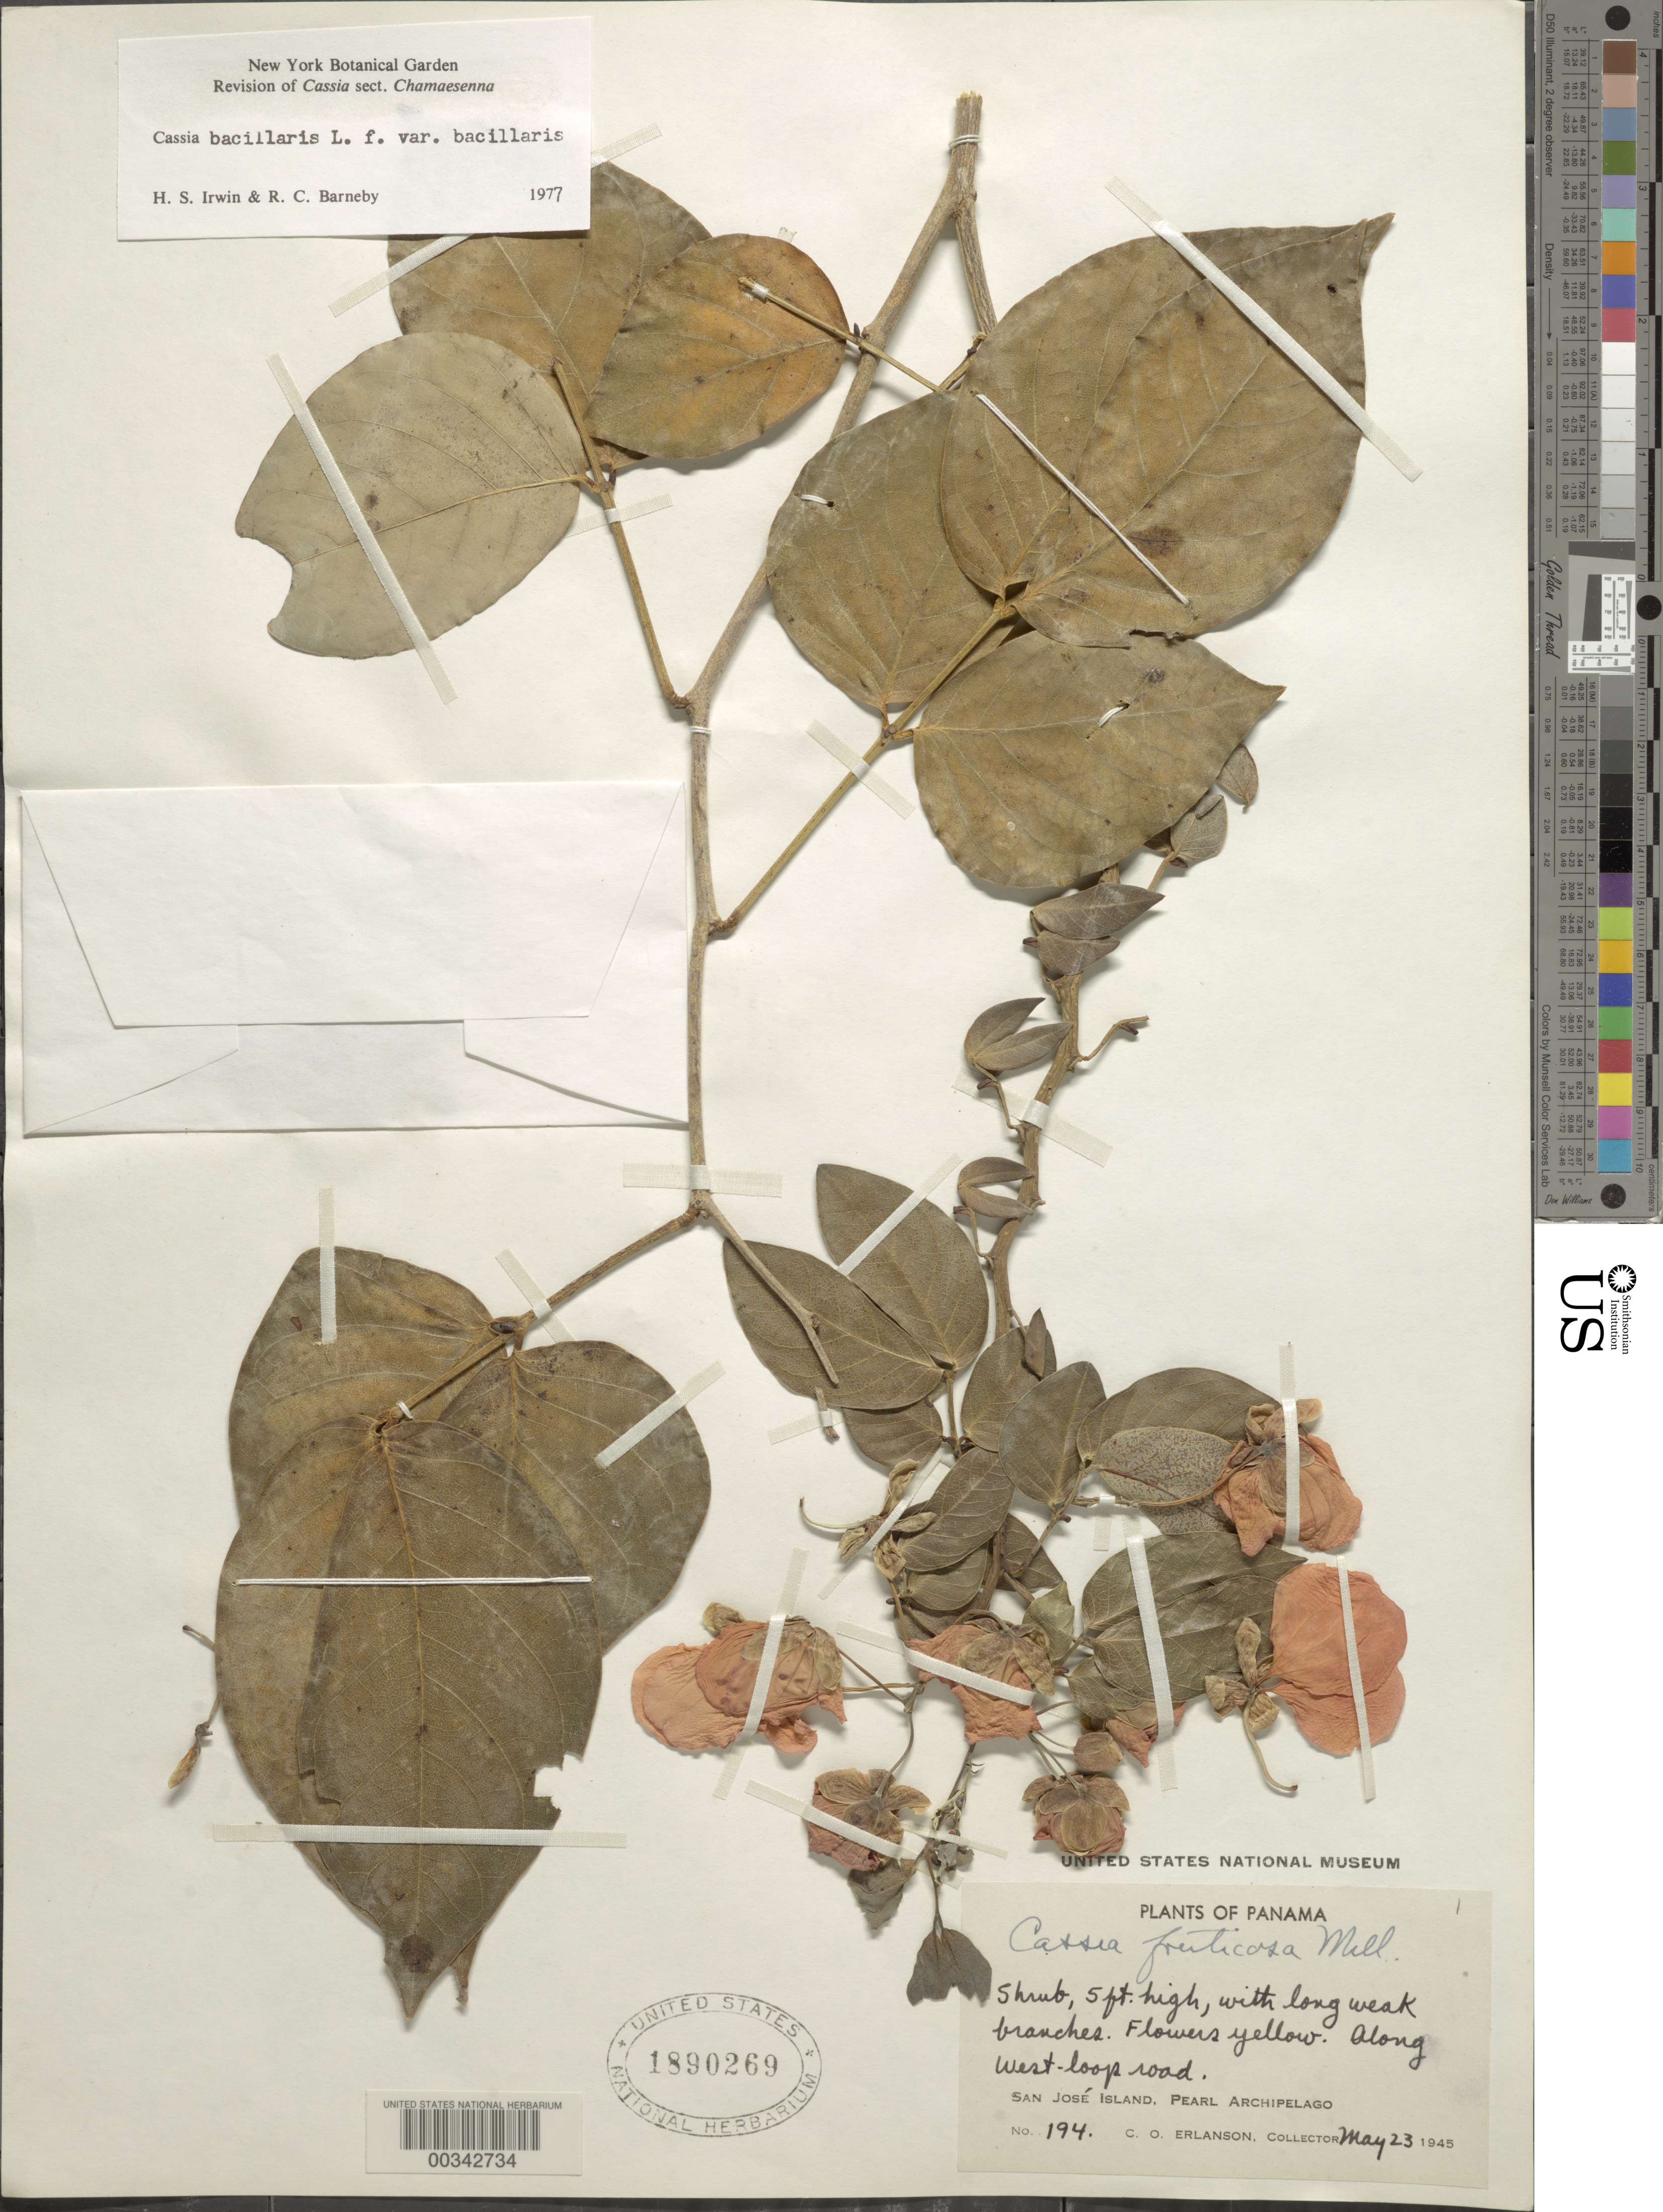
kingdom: Plantae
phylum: Tracheophyta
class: Magnoliopsida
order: Fabales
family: Fabaceae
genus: Senna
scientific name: Senna bacillaris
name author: (L. f.) H.S. Irwin & Barneby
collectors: C. O. Erlanson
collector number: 194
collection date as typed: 23 May 1945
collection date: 1945-05-23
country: Panama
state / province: Panamá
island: San José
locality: Along west-loop road [Perlas Is.]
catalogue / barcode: US 1890269